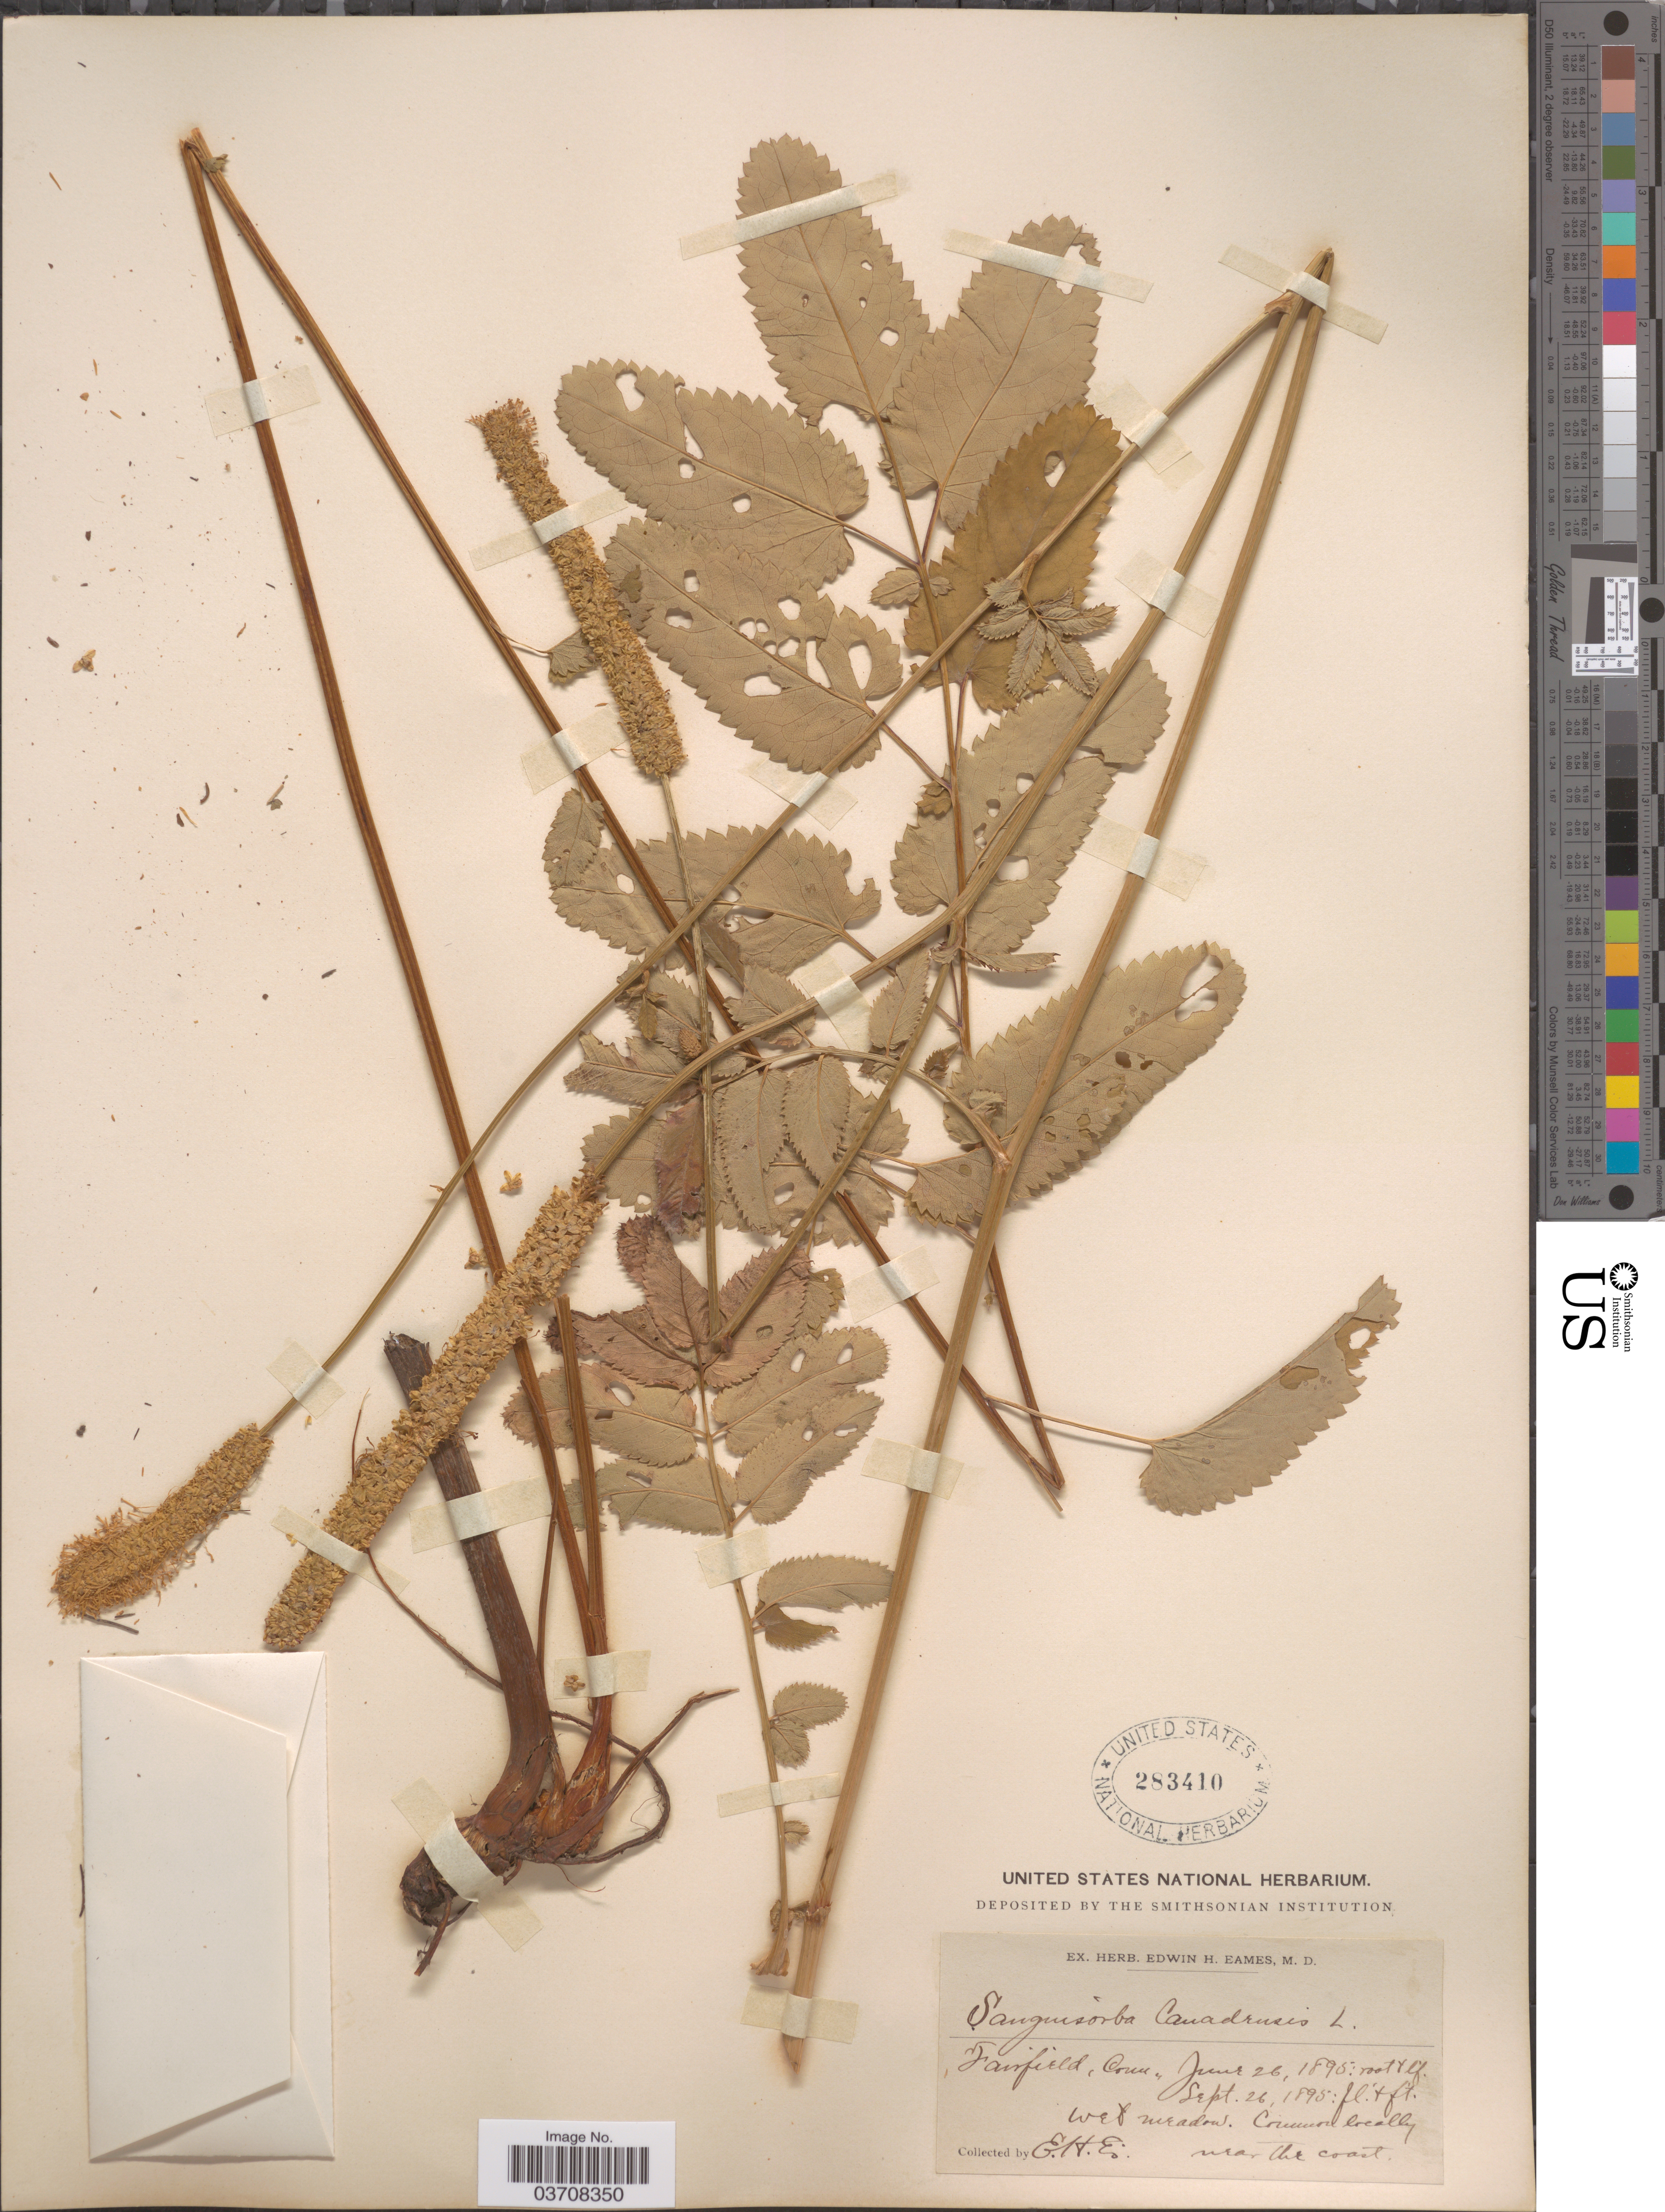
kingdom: Plantae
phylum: Tracheophyta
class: Magnoliopsida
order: Rosales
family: Rosaceae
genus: Sanguisorba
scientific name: Sanguisorba canadensis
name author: L.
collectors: E. H. Eames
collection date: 1895-06-26/1895-09-26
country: United States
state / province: Connecticut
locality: Fairfield. Near the coast.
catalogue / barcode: US 283410